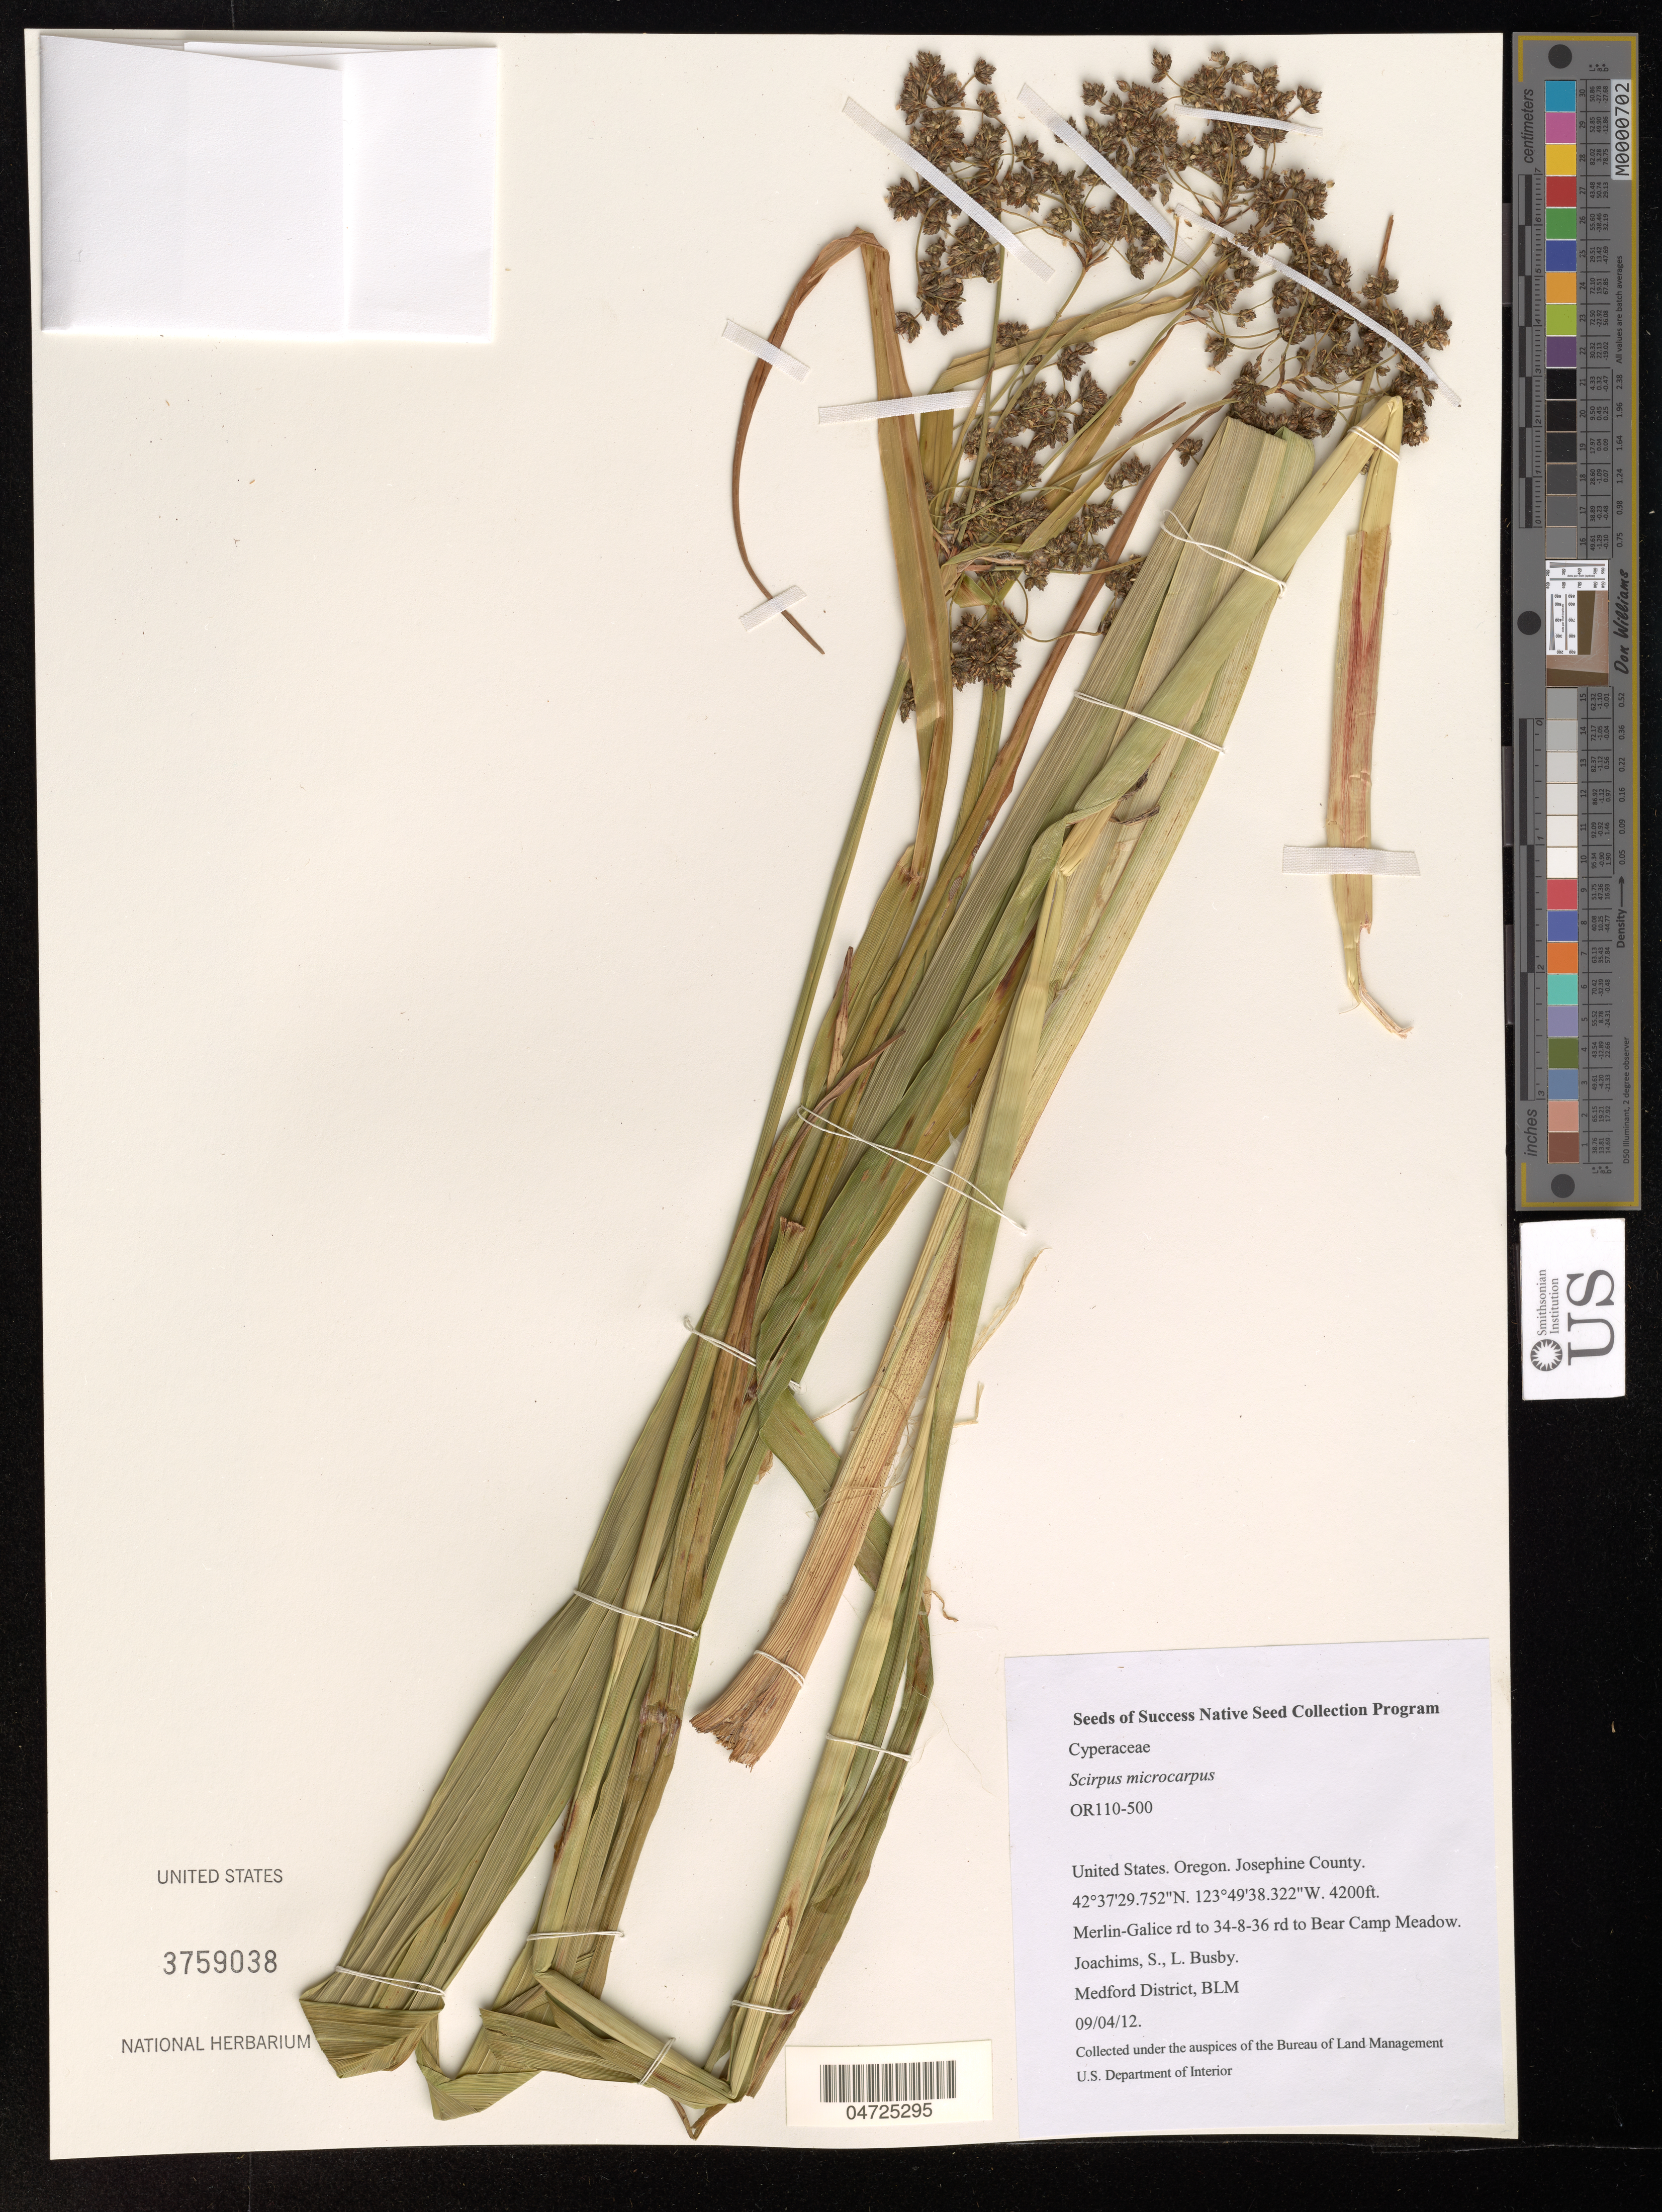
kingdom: Plantae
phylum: Tracheophyta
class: Liliopsida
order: Poales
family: Cyperaceae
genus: Scirpus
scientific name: Scirpus microcarpus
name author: J. Presl & C. Presl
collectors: S. Joachims & L. Busby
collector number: OR110-500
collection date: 2012-09-04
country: United States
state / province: Oregon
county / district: Josephine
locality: Josephine County. Merlin-Galice rd to 34-8-36 rd to Bear Camp Meadow.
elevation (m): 1280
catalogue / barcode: US 3759038